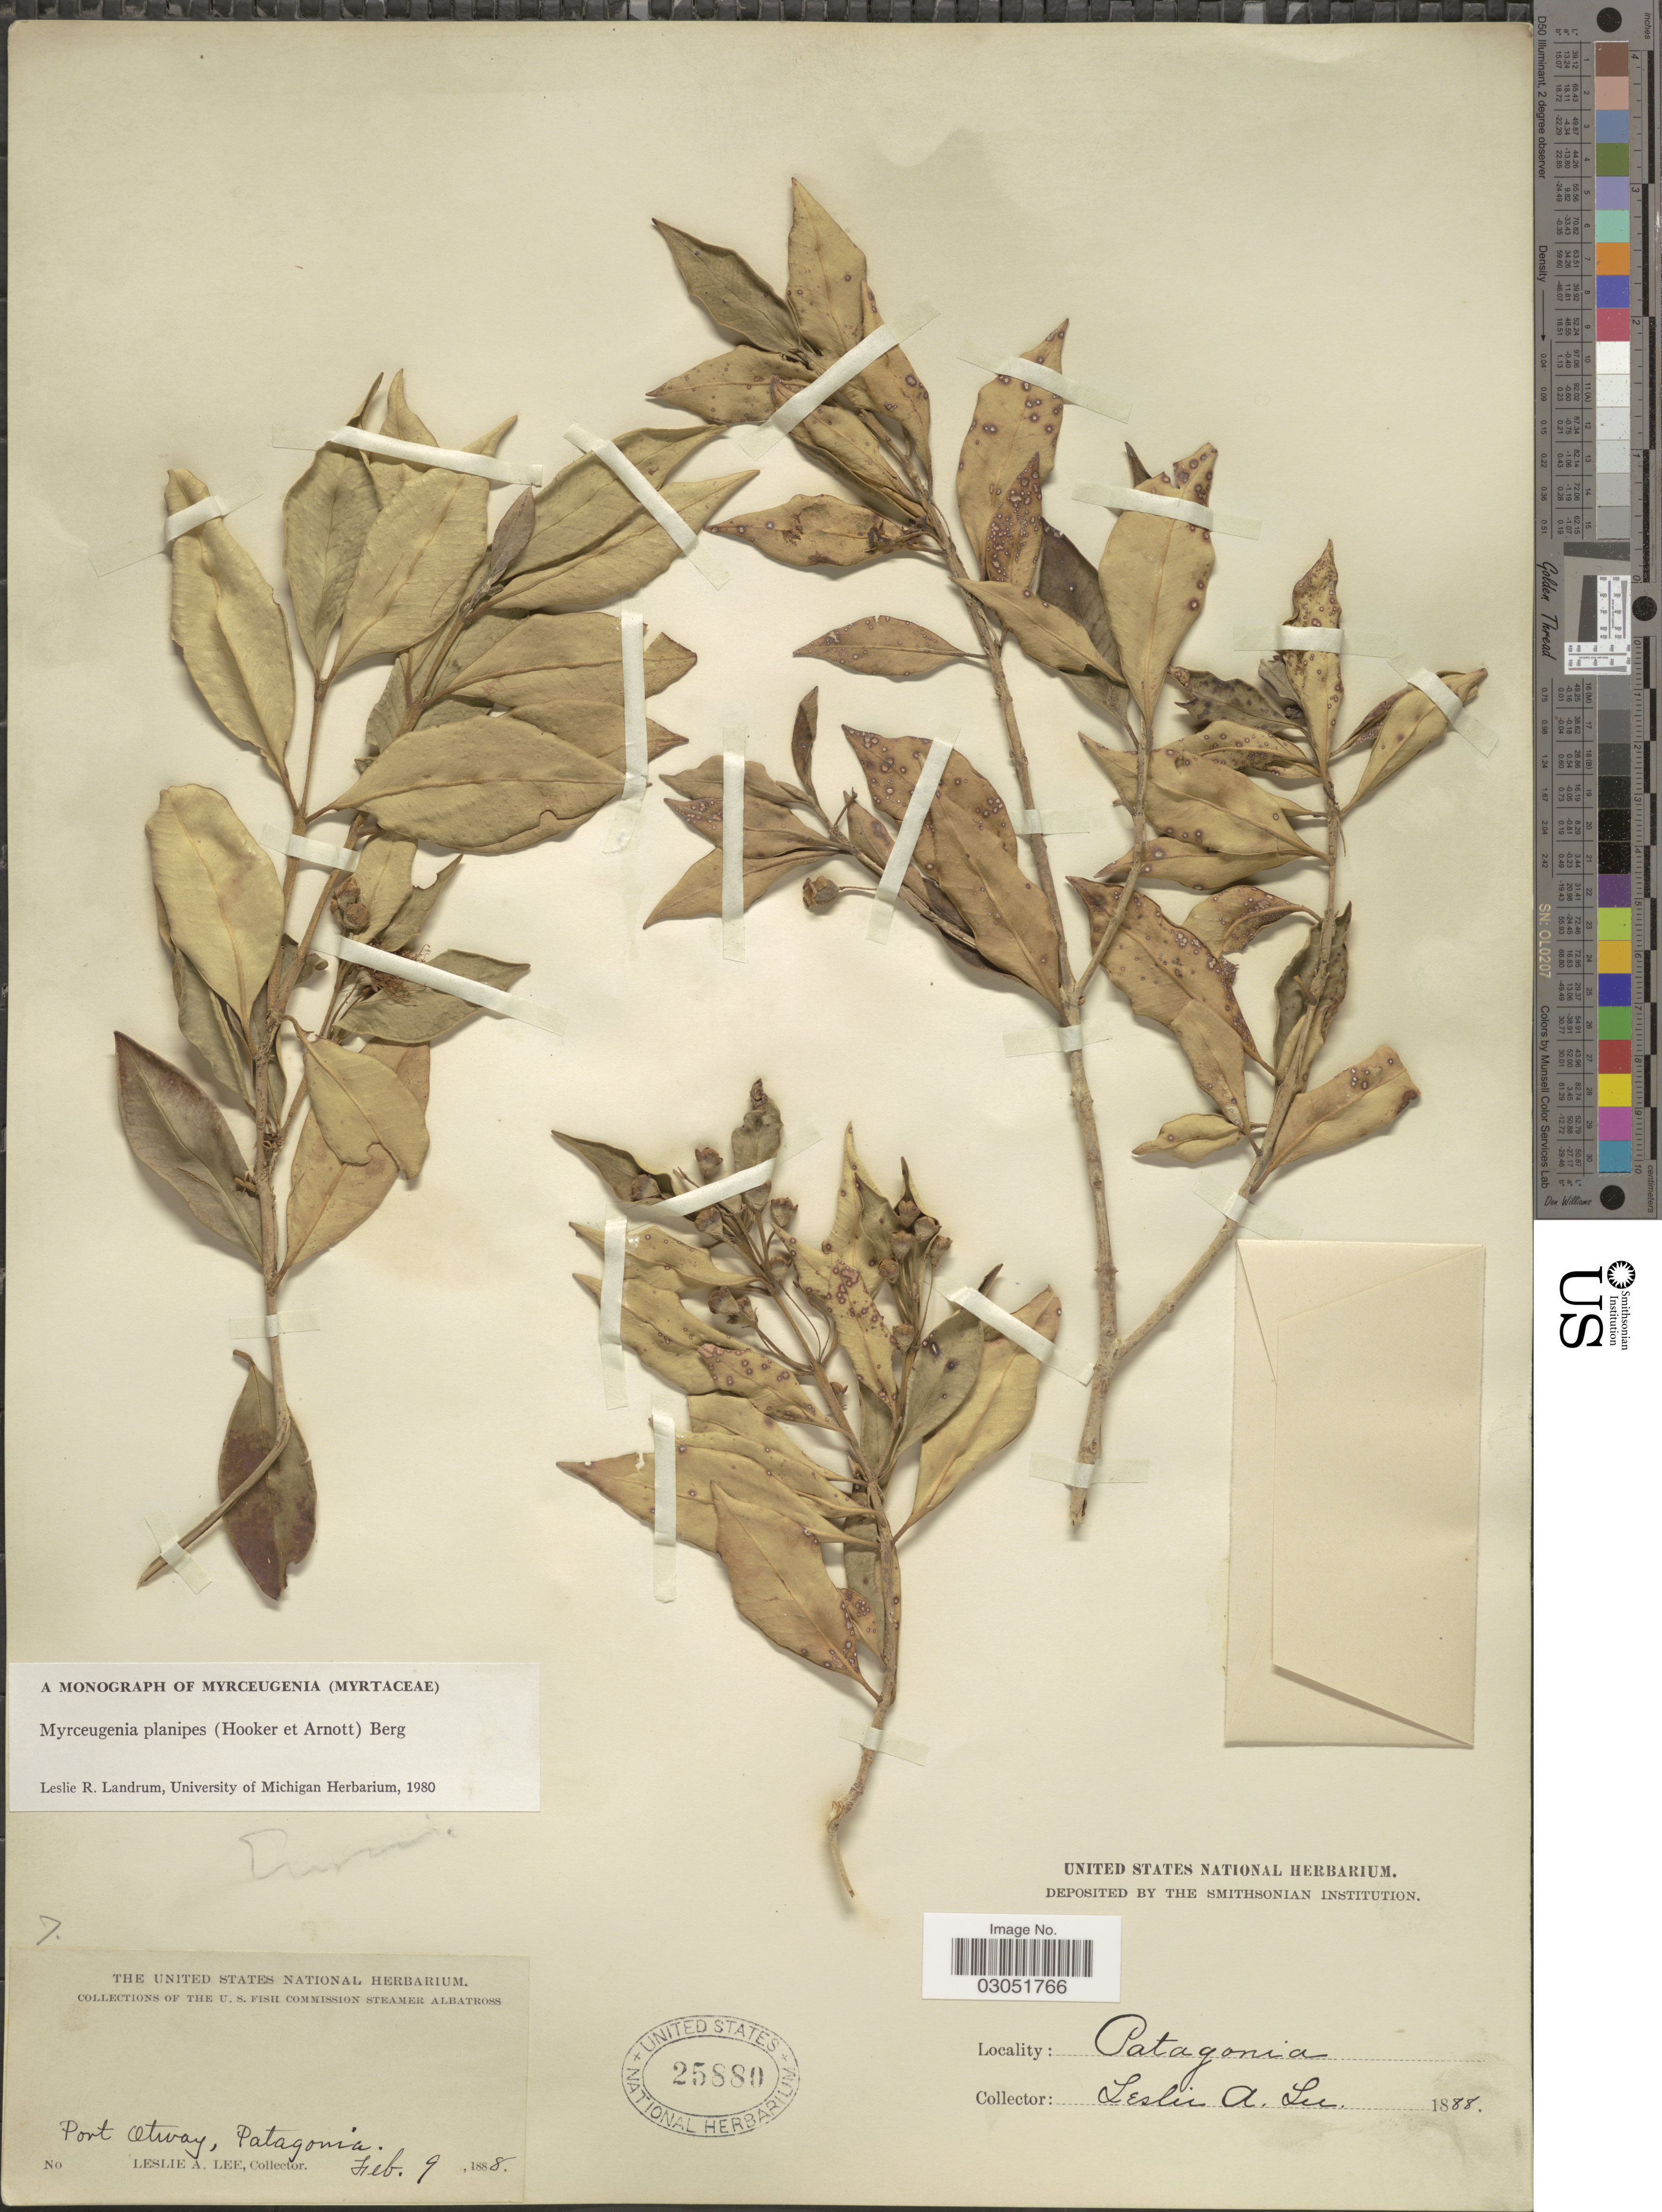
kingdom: Plantae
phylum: Tracheophyta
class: Magnoliopsida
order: Myrtales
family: Myrtaceae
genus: Myrceugenia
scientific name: Myrceugenia planipes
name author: (Hook. & Arn.) O. Berg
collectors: L. Lee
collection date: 1888-02-09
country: Chile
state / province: Aisén (XI)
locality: Port Otway, Patagonia.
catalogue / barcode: US 25880